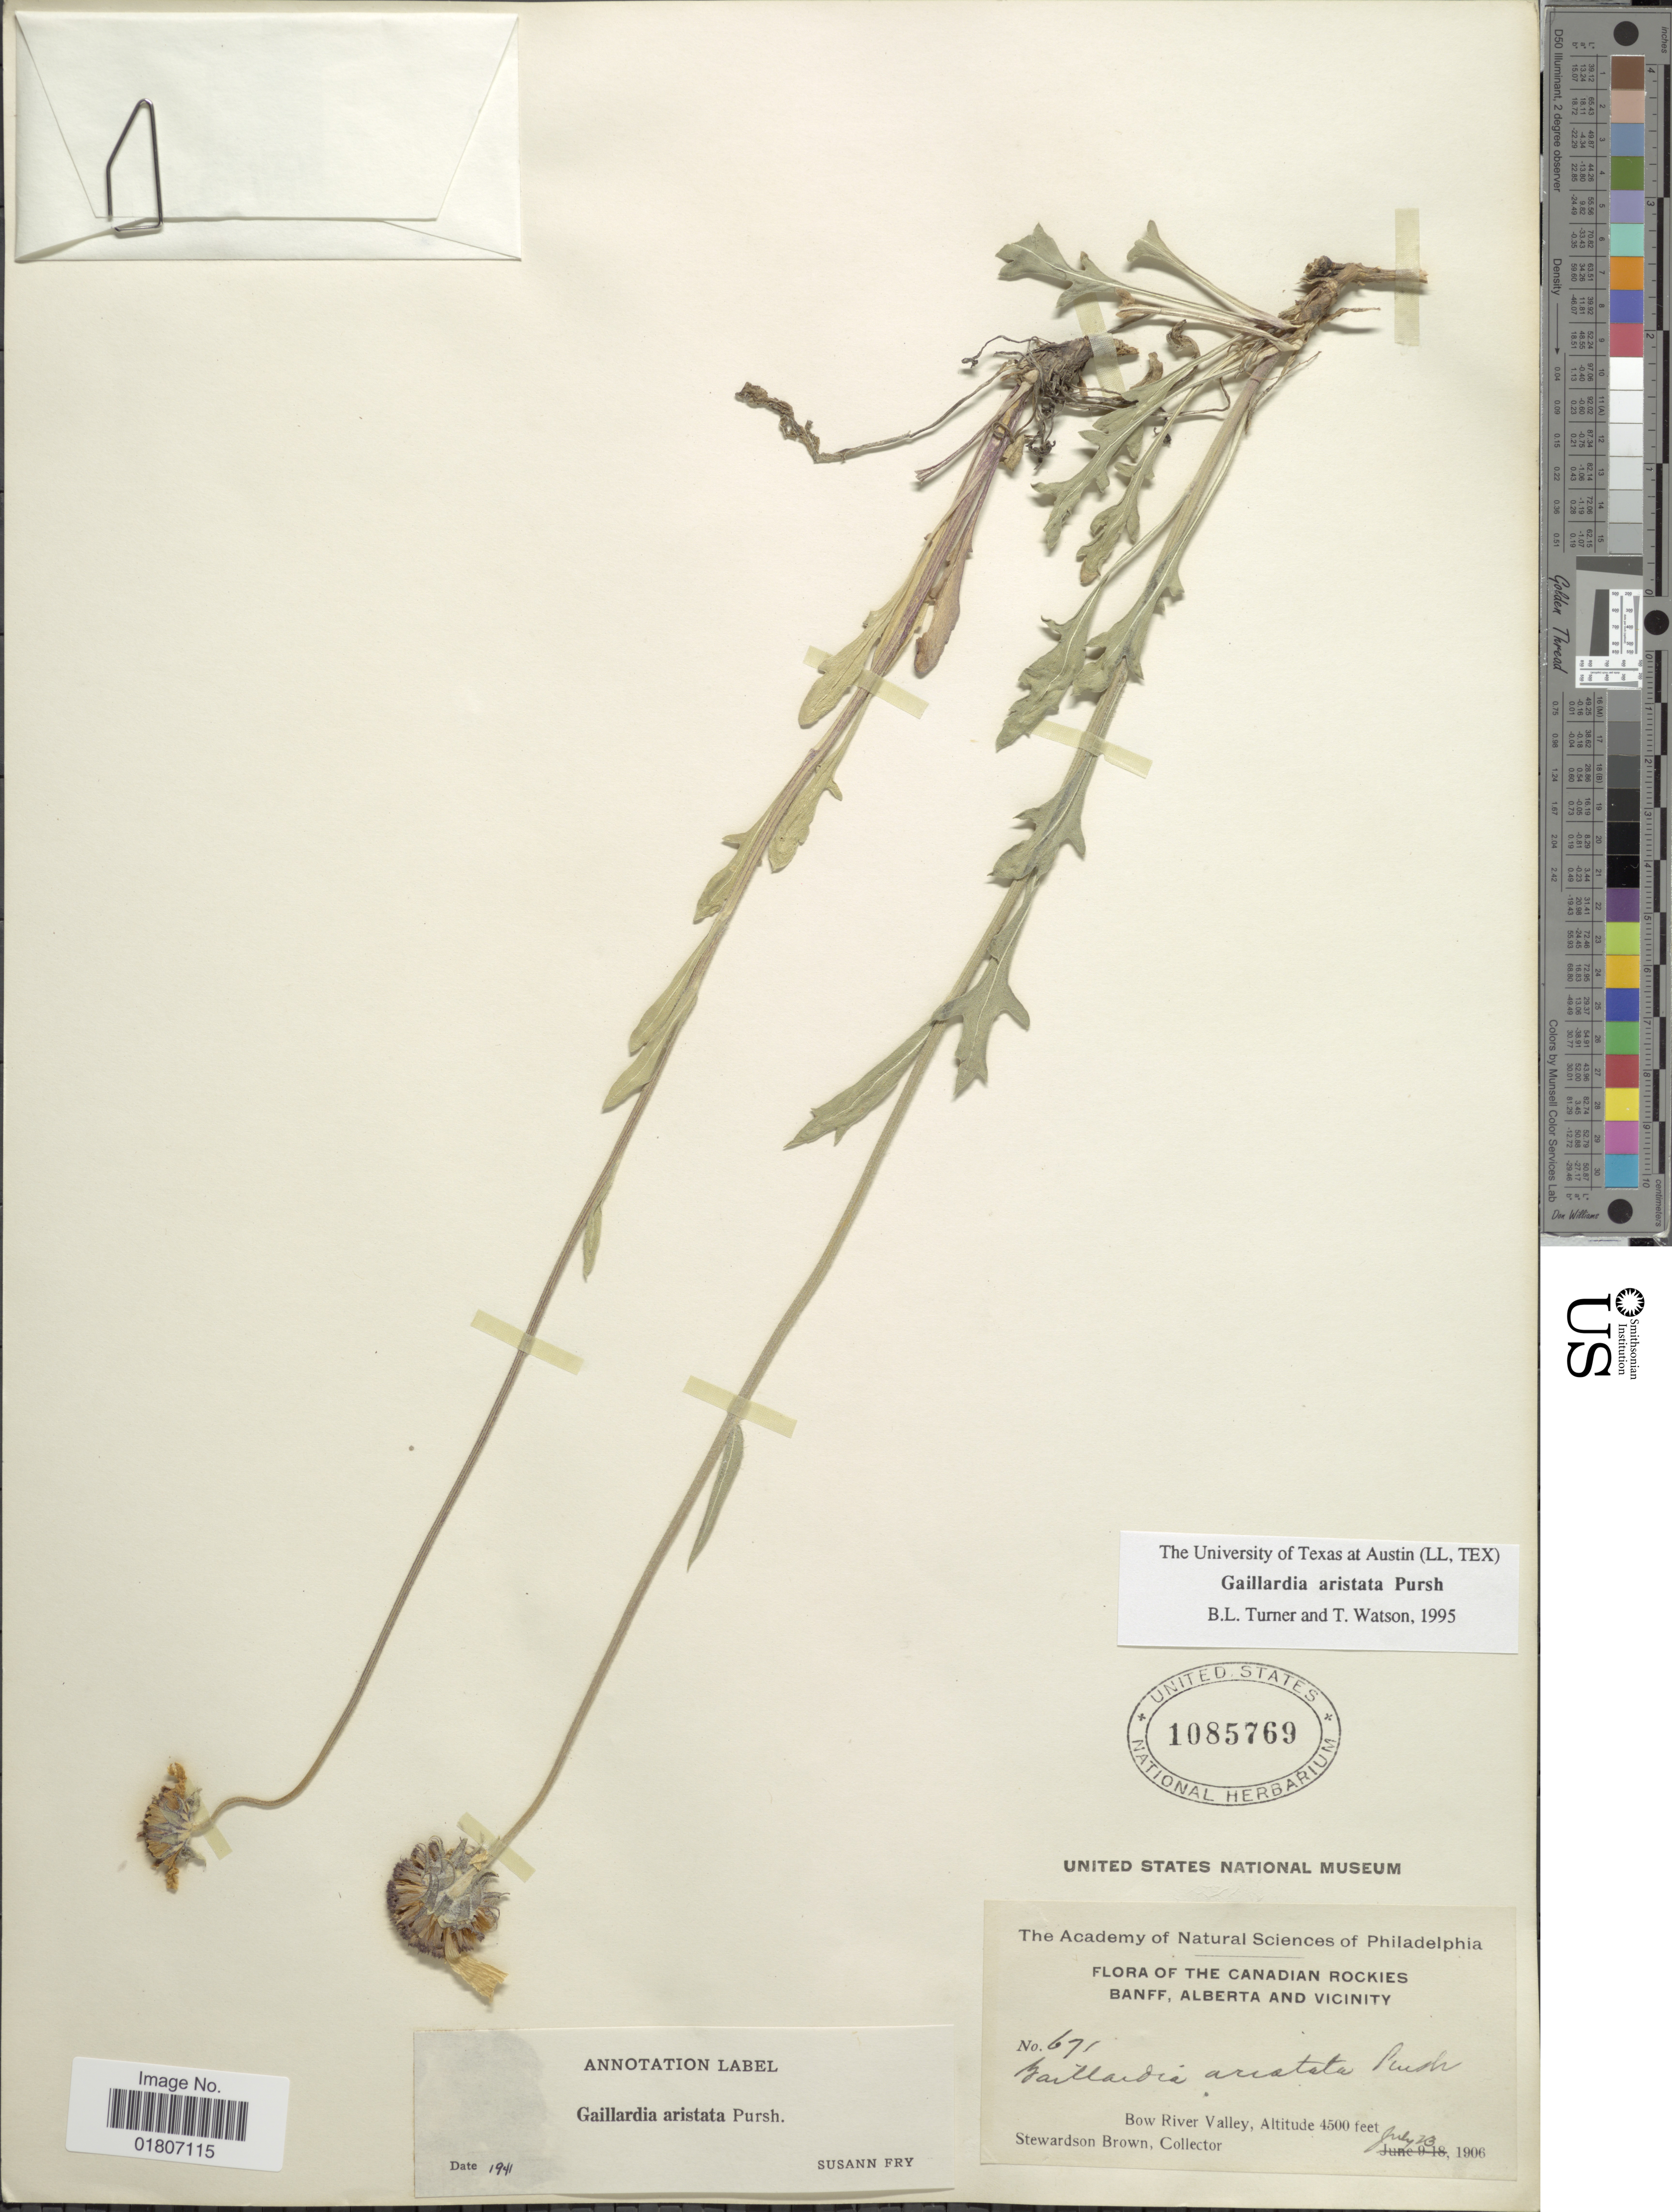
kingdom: Plantae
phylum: Tracheophyta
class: Magnoliopsida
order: Asterales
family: Asteraceae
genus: Gaillardia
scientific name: Gaillardia aristata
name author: Pursh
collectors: S. Brown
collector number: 671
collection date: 1906-07-23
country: Canada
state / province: Alberta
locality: Canadian Rockies. Banff, Alberta and vicinity. Bow River Valley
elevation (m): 1372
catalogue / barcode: US 1085769